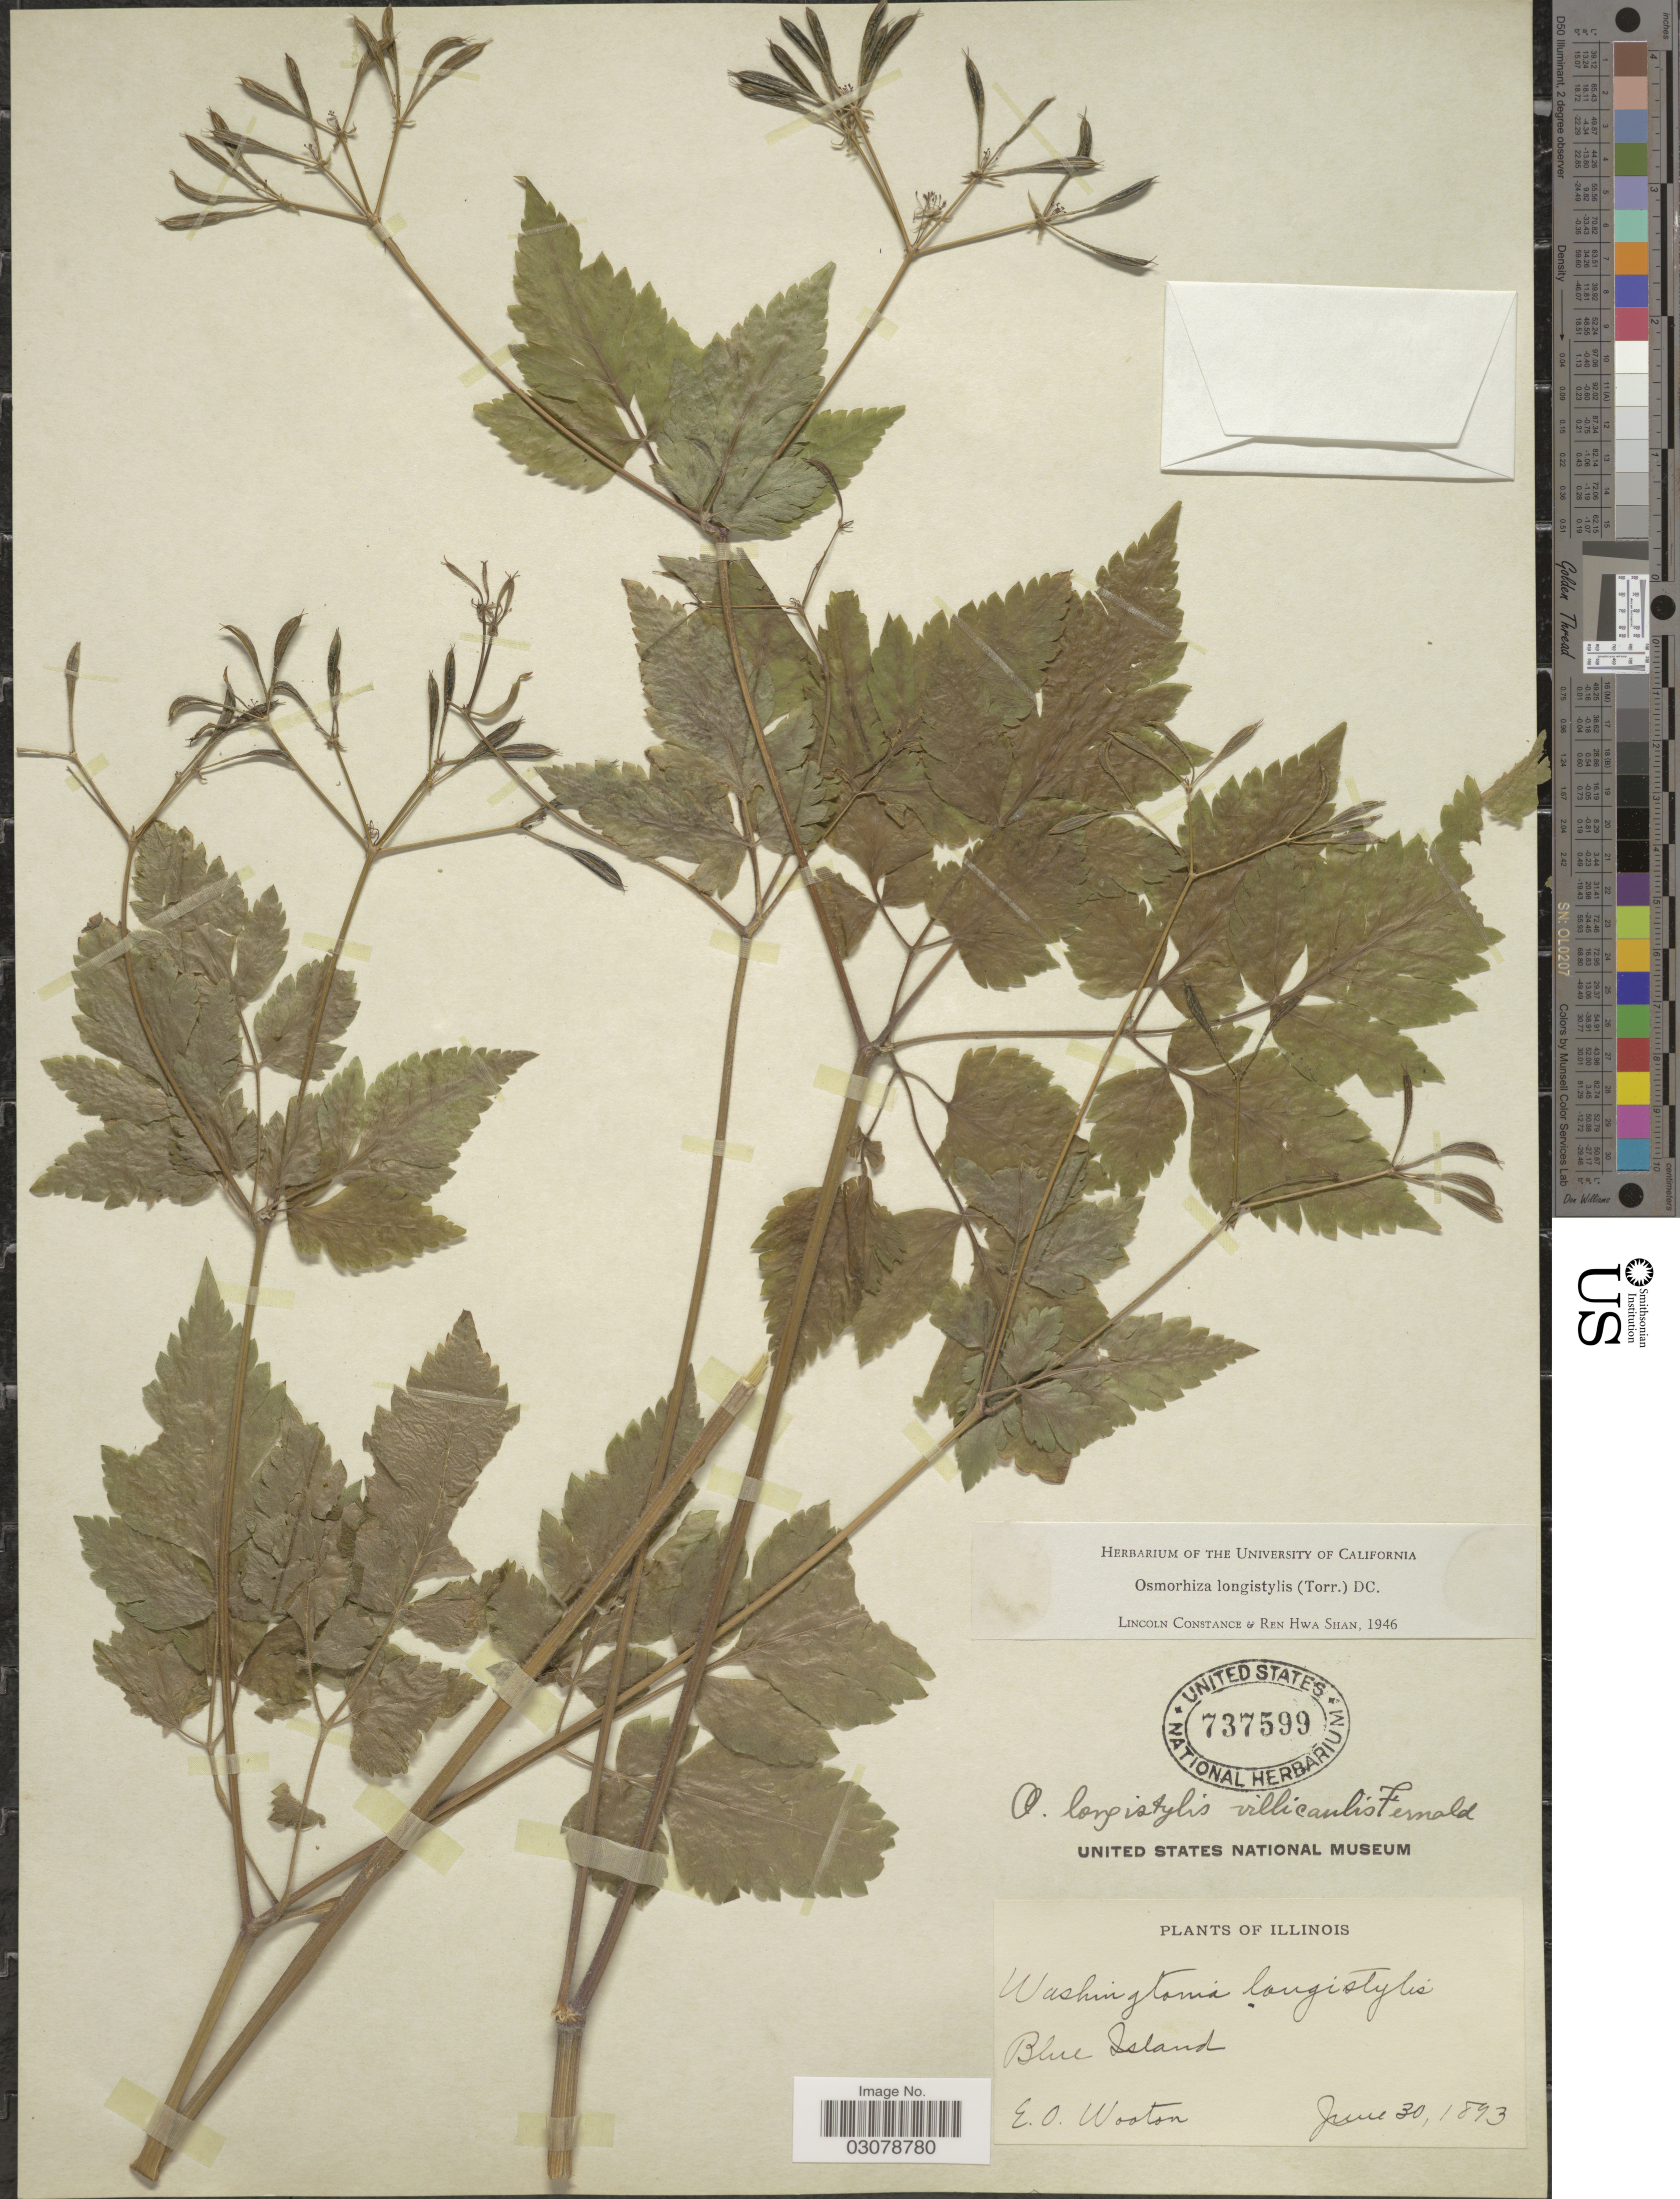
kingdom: Plantae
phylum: Tracheophyta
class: Magnoliopsida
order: Apiales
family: Apiaceae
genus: Osmorhiza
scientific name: Osmorhiza longistylis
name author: (Torr.) DC.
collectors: E. O. Wooton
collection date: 1893-06-30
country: United States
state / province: Illinois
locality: Blue Island.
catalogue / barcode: US 737599